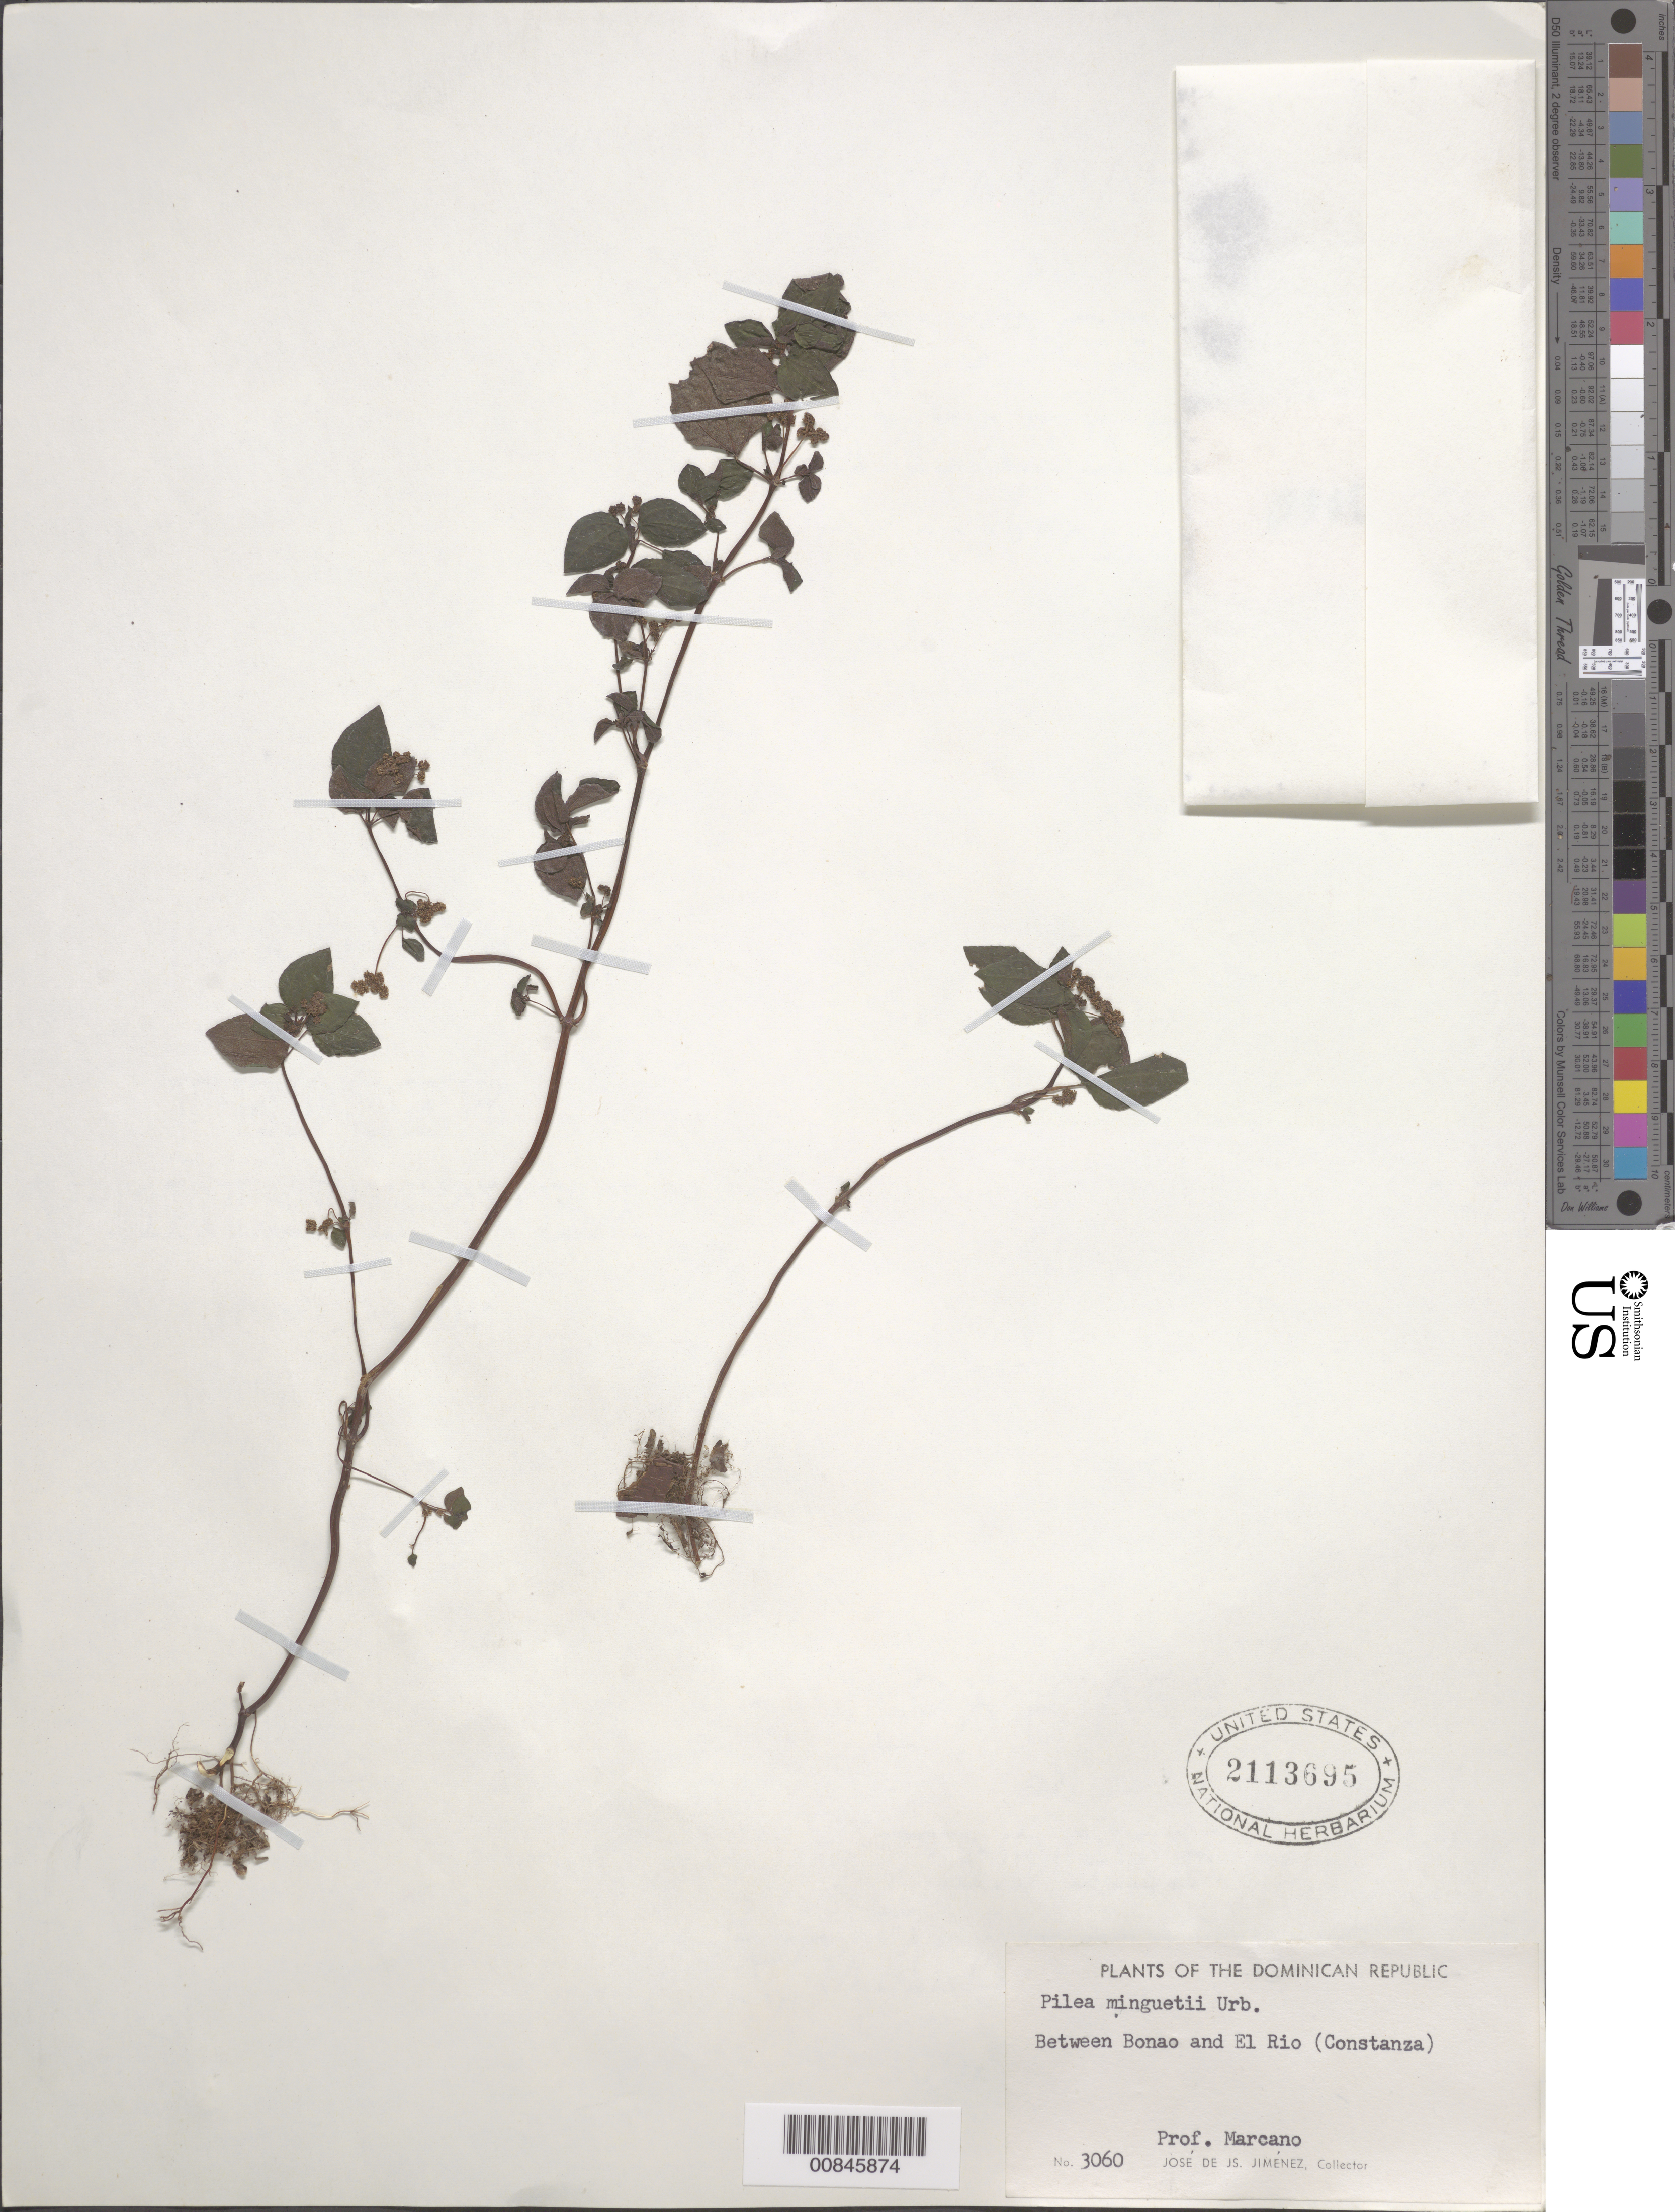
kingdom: Plantae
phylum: Tracheophyta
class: Magnoliopsida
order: Rosales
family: Urticaceae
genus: Pilea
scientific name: Pilea minguetii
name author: Urb.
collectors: J. J. Jiménez & E. J. Marcano F.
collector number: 3060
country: Dominican Republic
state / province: La Vega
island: Hispaniola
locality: Between Bonao and El Río (Constanza).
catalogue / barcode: US 2113695